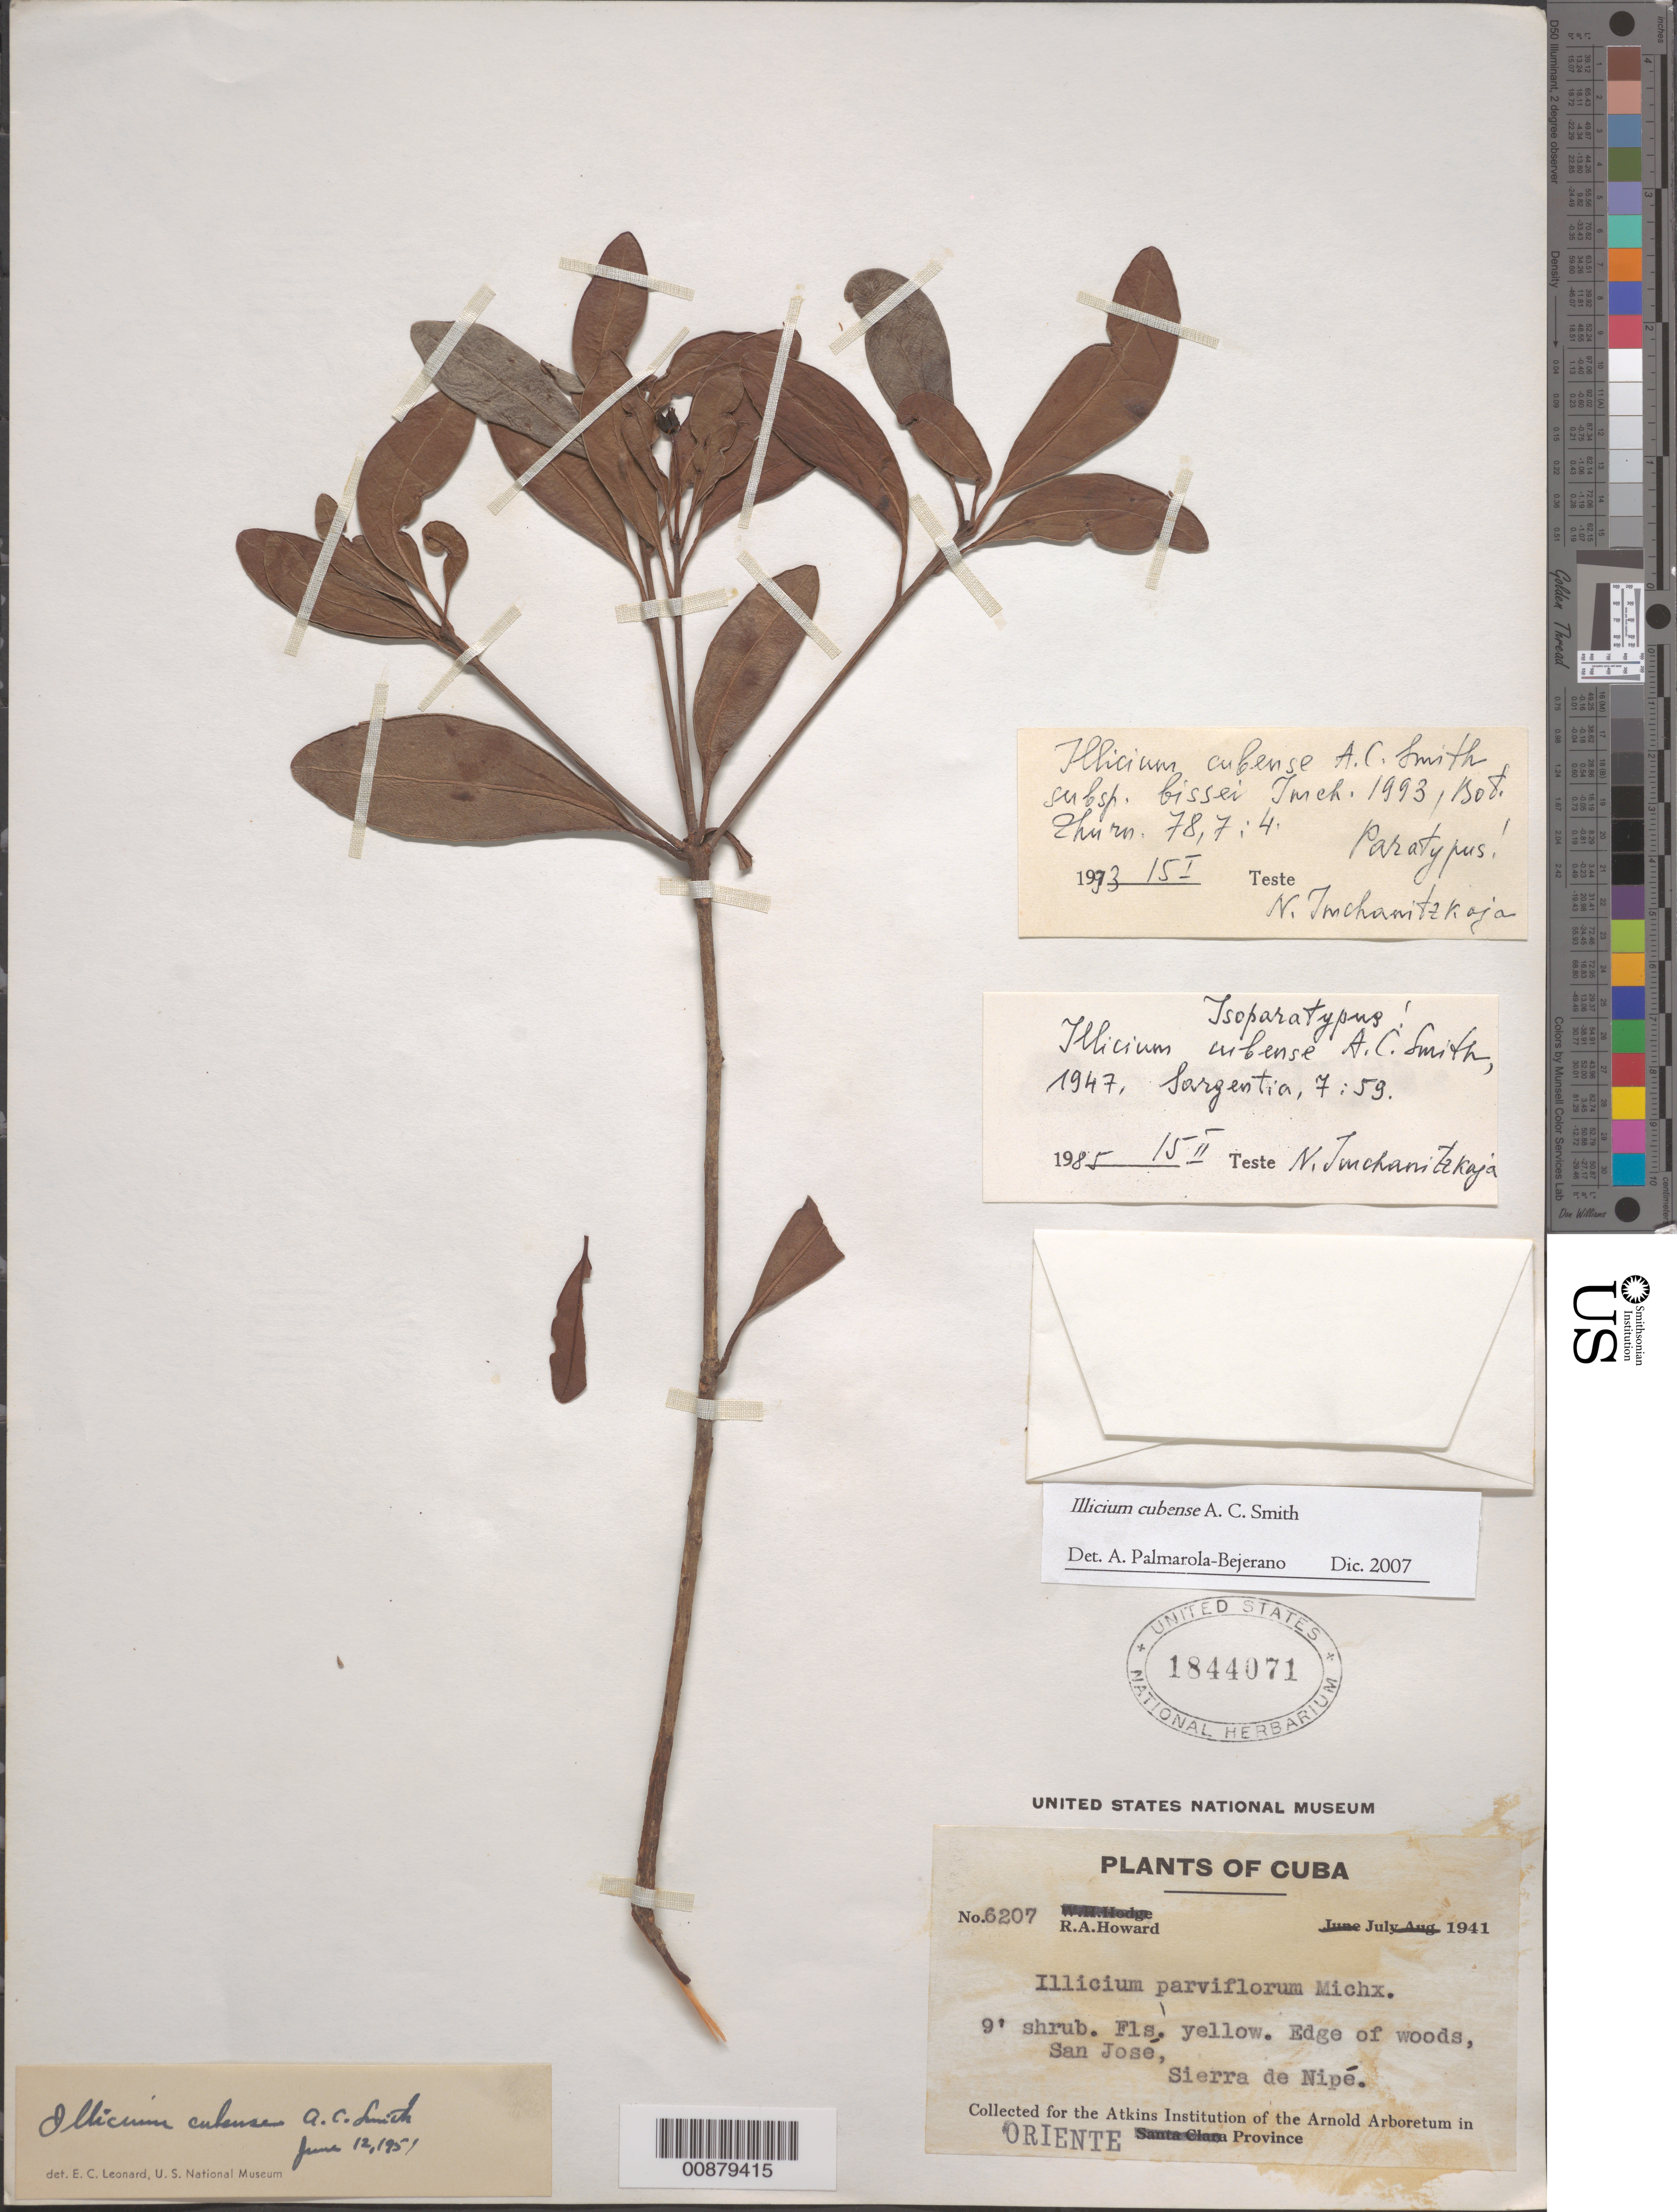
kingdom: Plantae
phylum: Tracheophyta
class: Magnoliopsida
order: Austrobaileyales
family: Schisandraceae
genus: Illicium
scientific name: Illicium cubense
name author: A.C. Sm.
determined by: Palmarola-Bejerano, A.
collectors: R. A. Howard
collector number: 6207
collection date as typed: Jul 1941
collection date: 1941-07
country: Cuba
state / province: Oriente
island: Cuba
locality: Sierra de Nipé, San José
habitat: Edge of woods.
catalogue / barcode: US 1844071